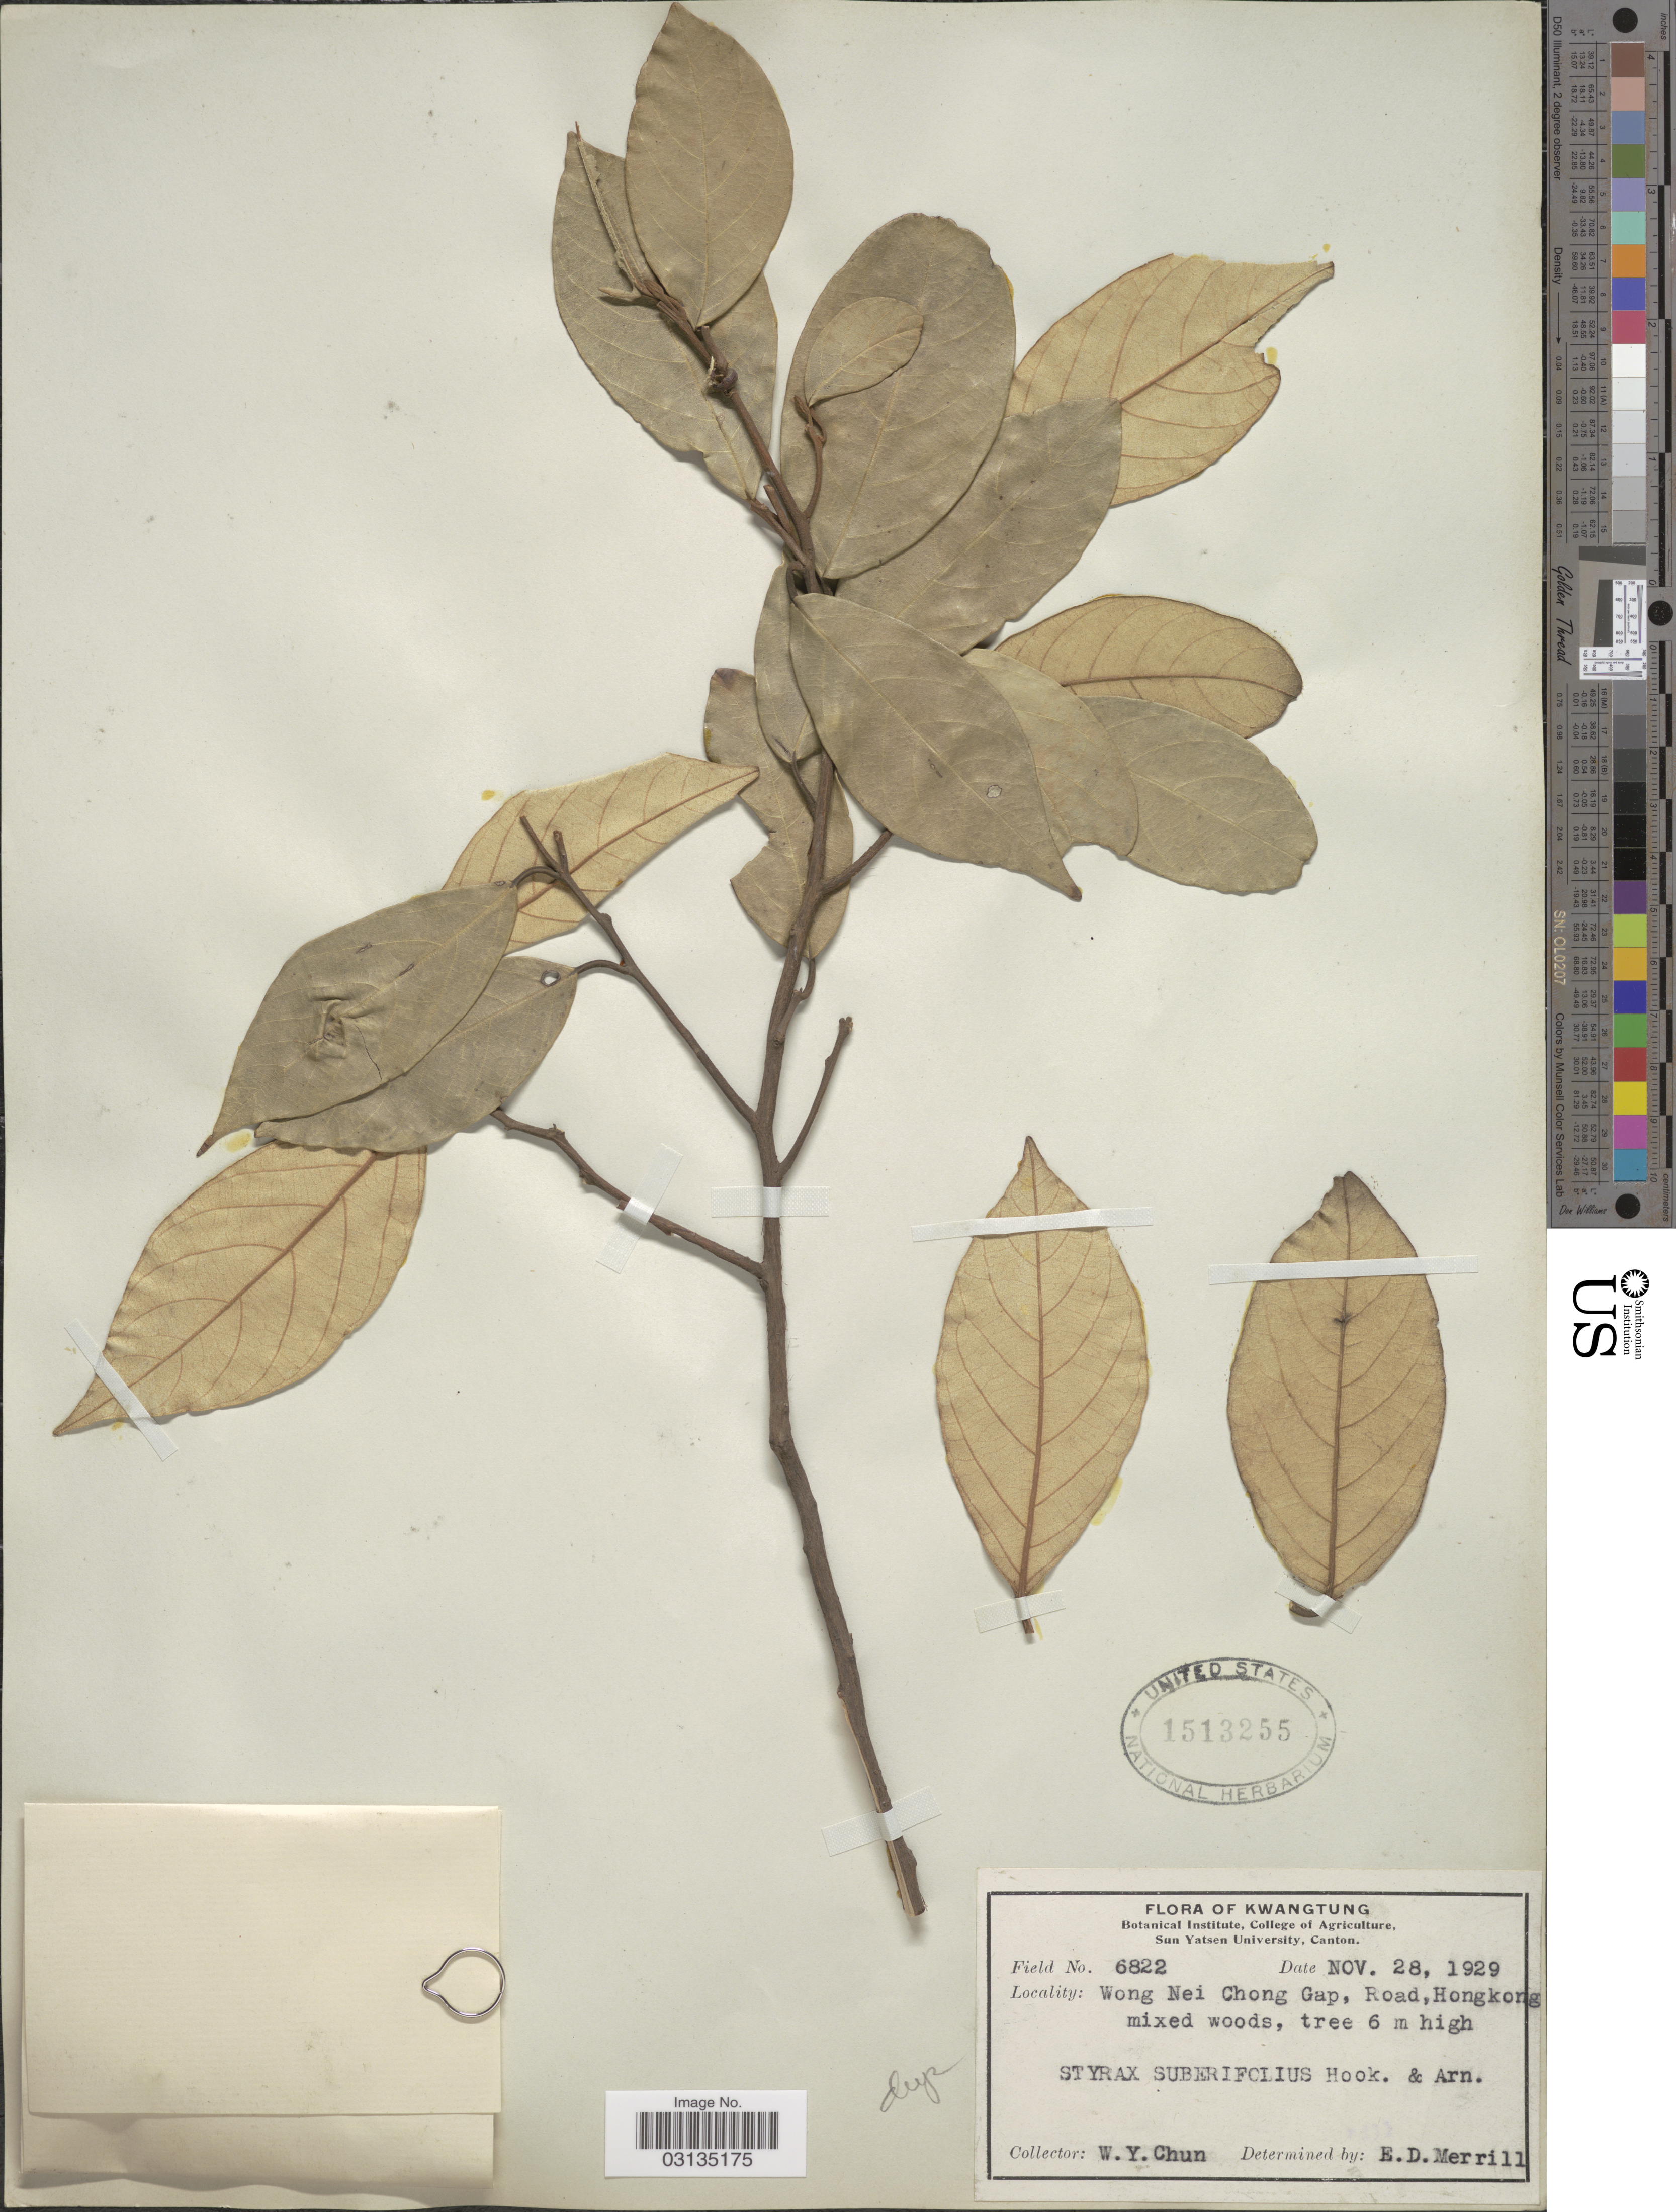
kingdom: Plantae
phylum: Tracheophyta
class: Magnoliopsida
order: Ericales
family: Styracaceae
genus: Styrax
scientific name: Styrax suberifolius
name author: Hook. & Arn.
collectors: W. Y. Chun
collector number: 6822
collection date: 1929-11-28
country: China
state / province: Hong Kong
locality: Wong Nei Chong Gap, Road, HongKong mixed woods.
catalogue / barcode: US 1513255